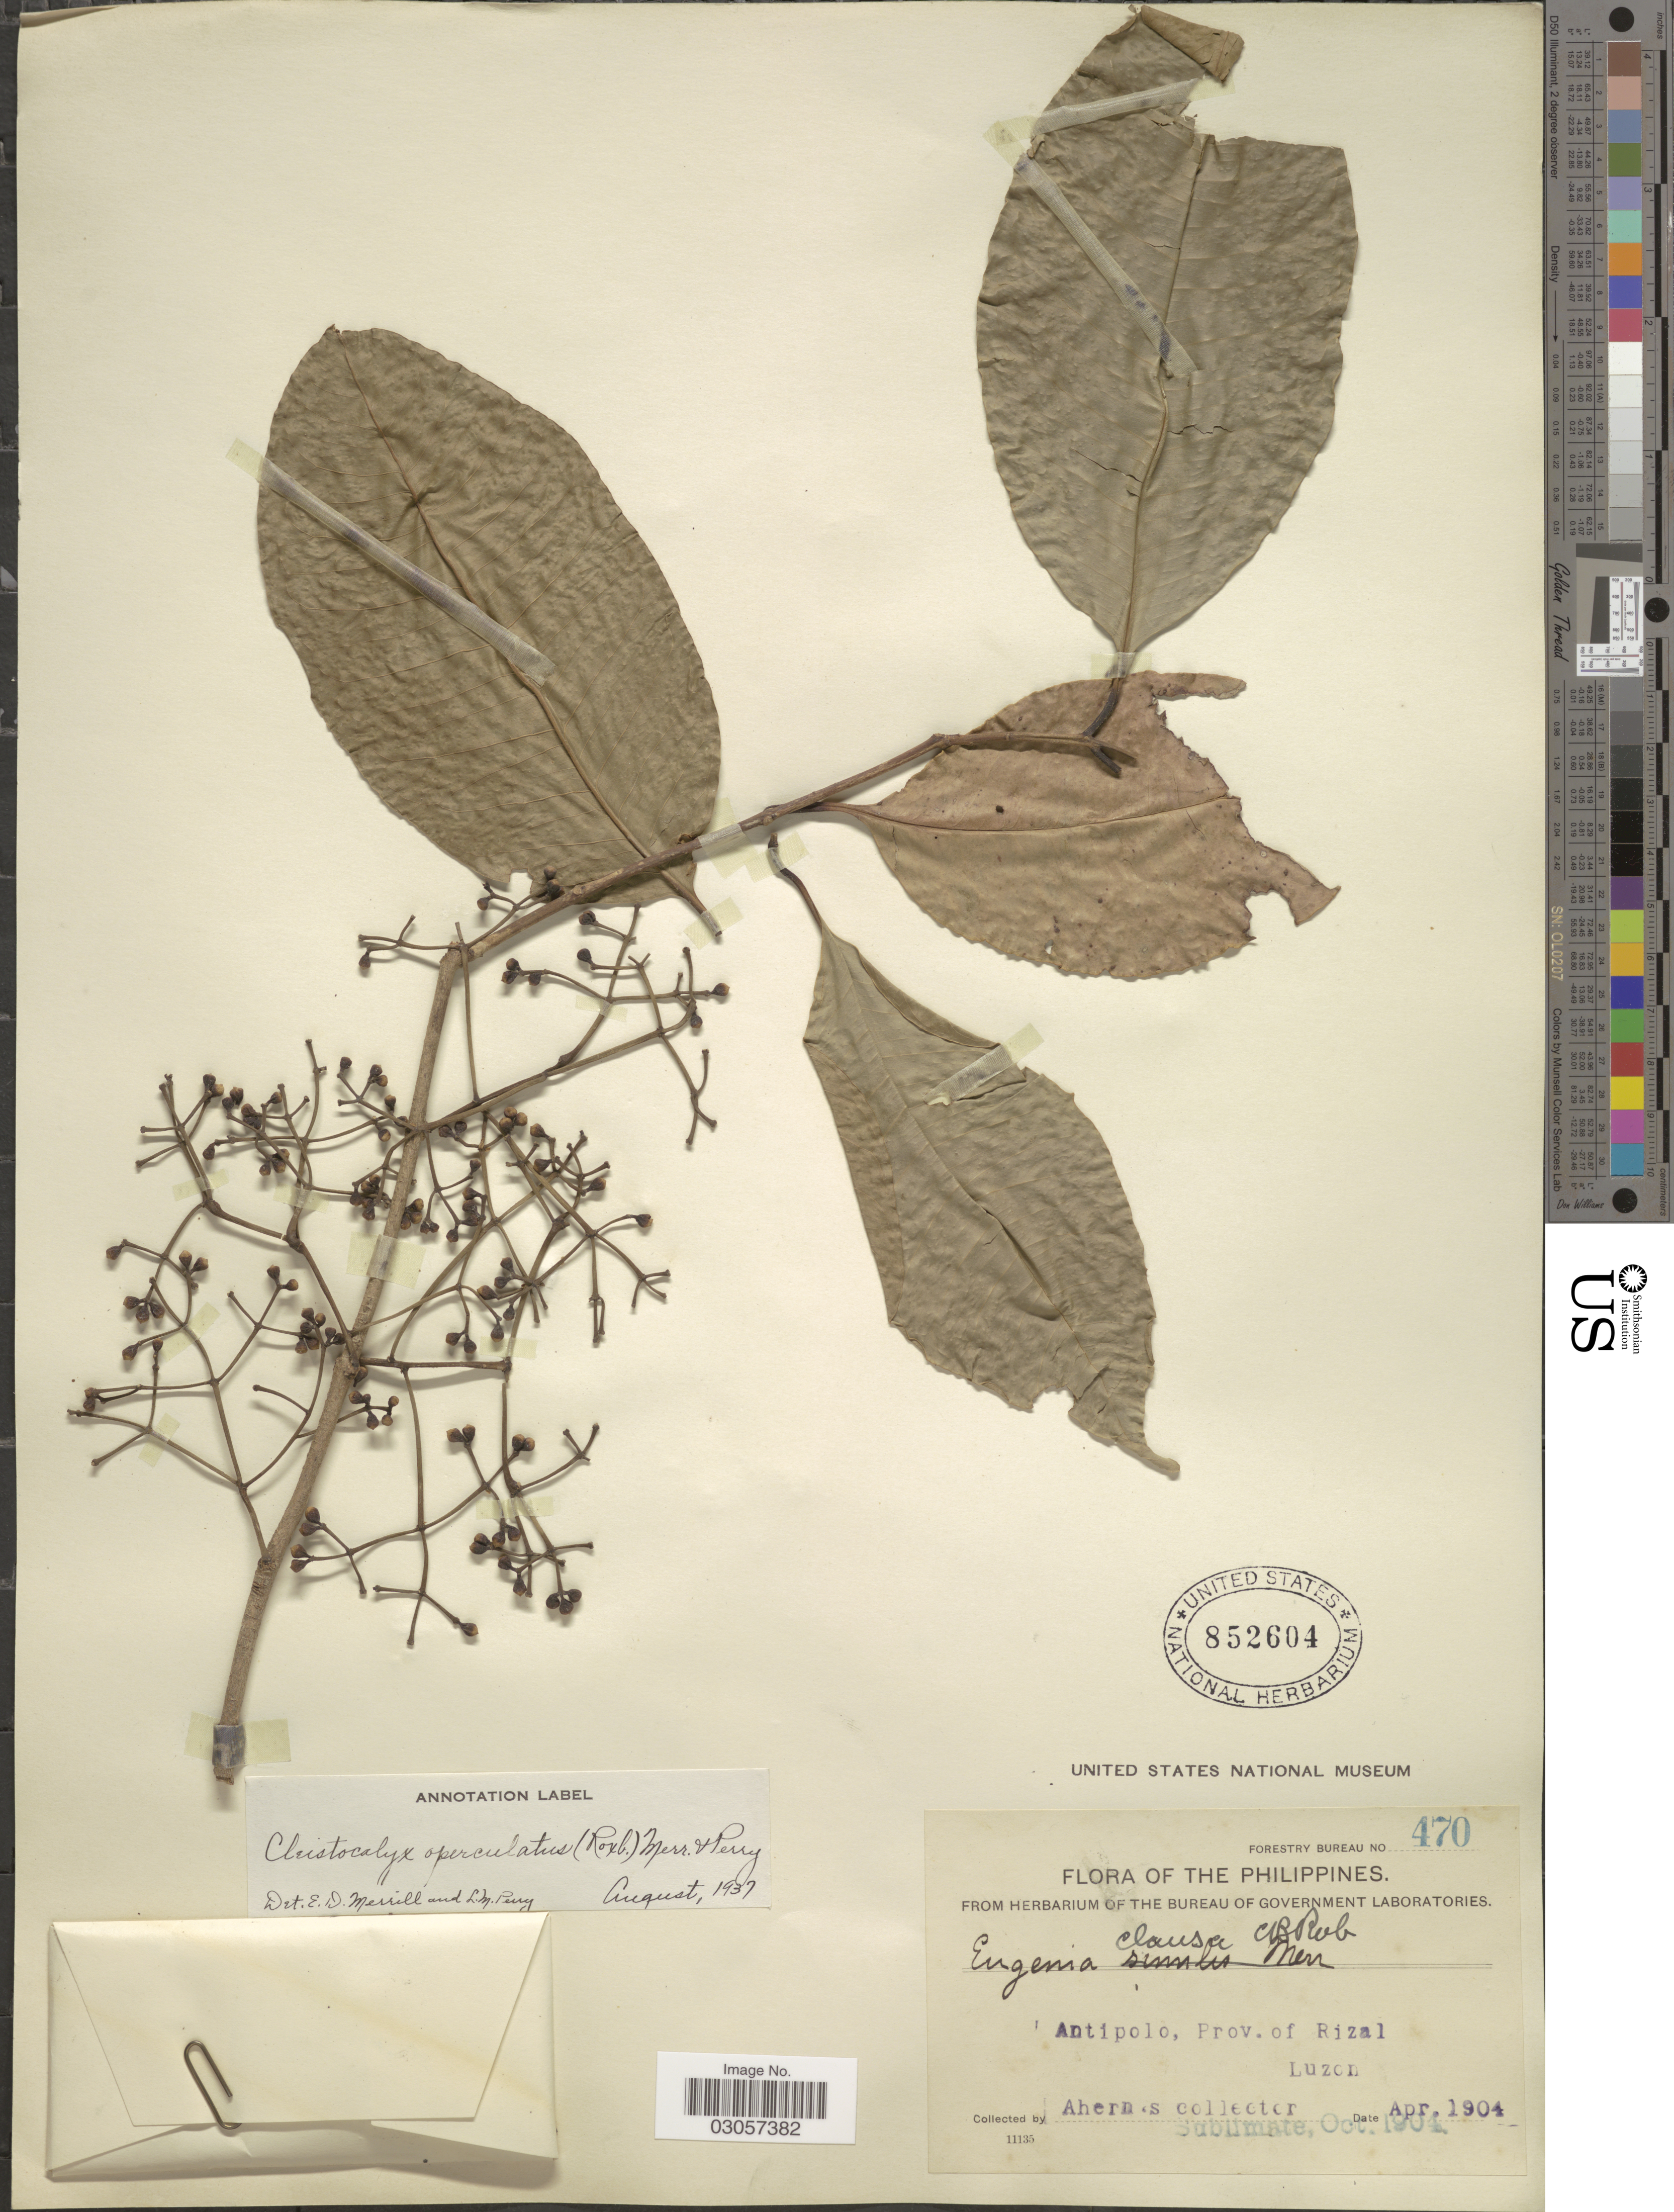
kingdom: Plantae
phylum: Tracheophyta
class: Magnoliopsida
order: Myrtales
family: Myrtaceae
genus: Syzygium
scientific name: Syzygium nervosum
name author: DC.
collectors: Ahern's collector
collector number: Forestry Bureau 470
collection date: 1904-04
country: Philippines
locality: Antipoli, Prov. of Rizal, Luzon.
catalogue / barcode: US 852604